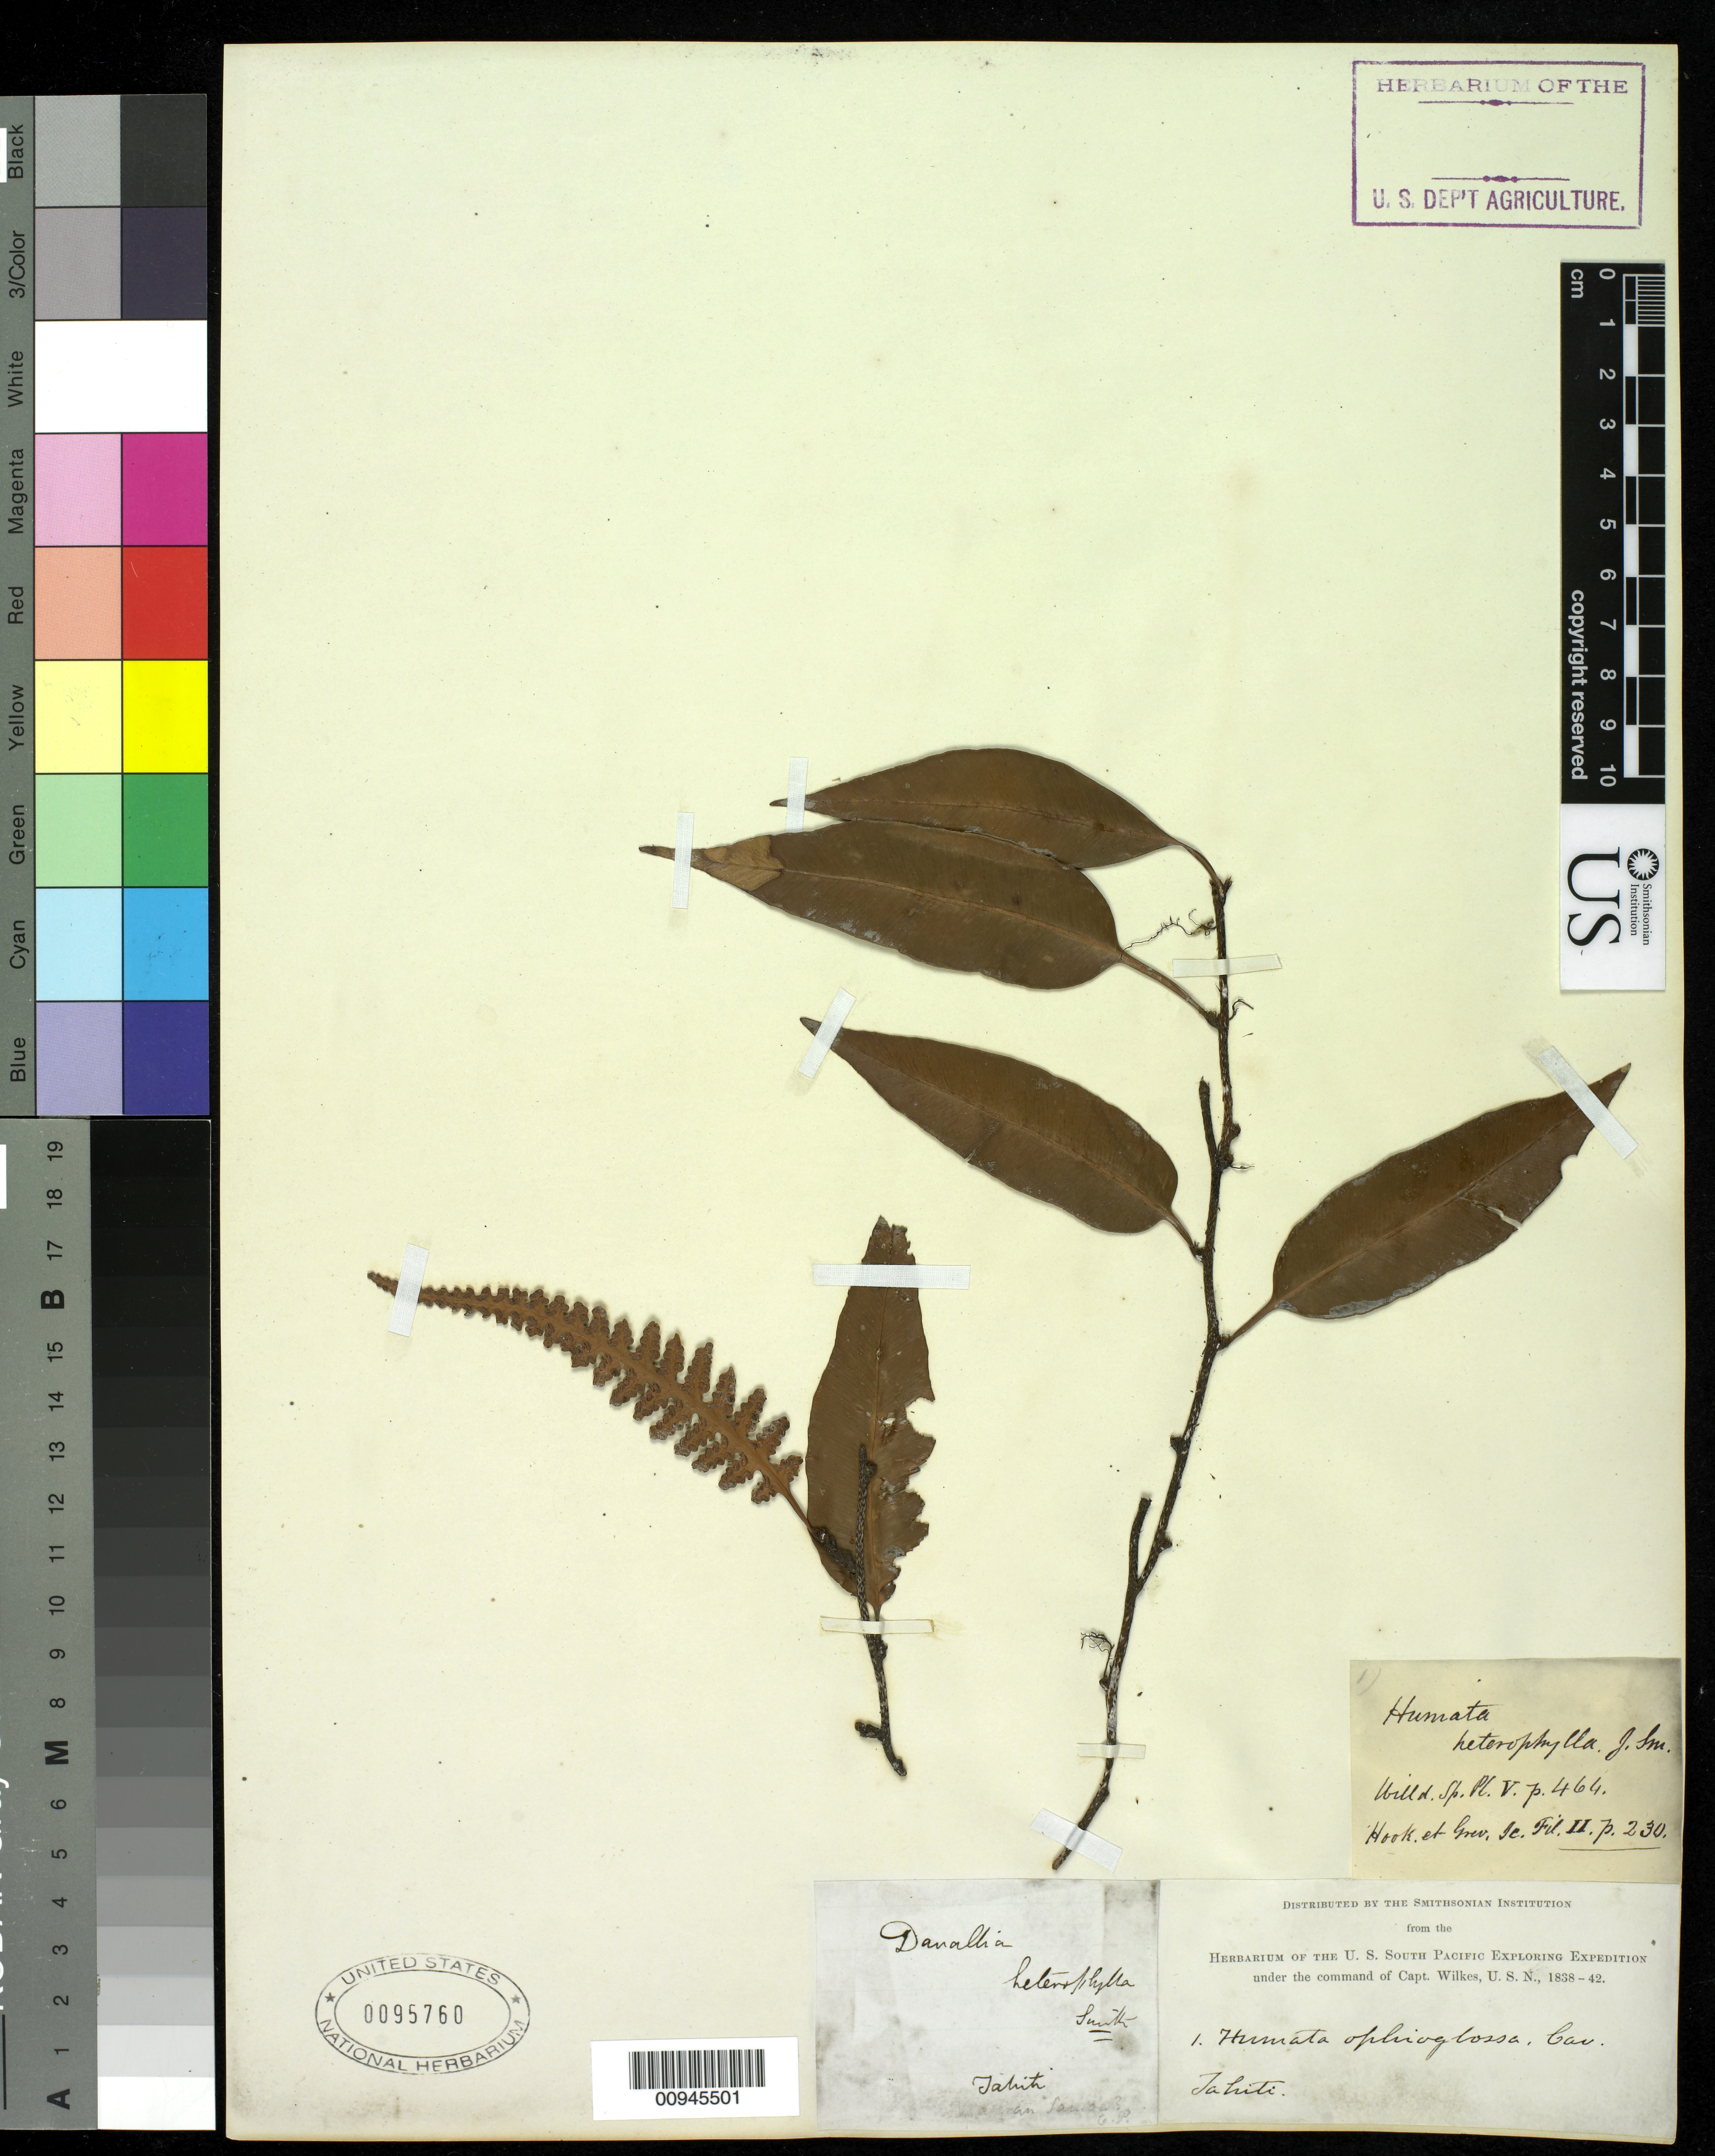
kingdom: Plantae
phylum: Tracheophyta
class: Polypodiopsida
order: Polypodiales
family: Davalliaceae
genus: Humata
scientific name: Humata heterophylla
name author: (Sm.) Desv.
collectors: Wilkes Explor. Exped.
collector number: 1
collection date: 1838/1842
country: French Polynesia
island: Tahiti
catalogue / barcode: US 95760